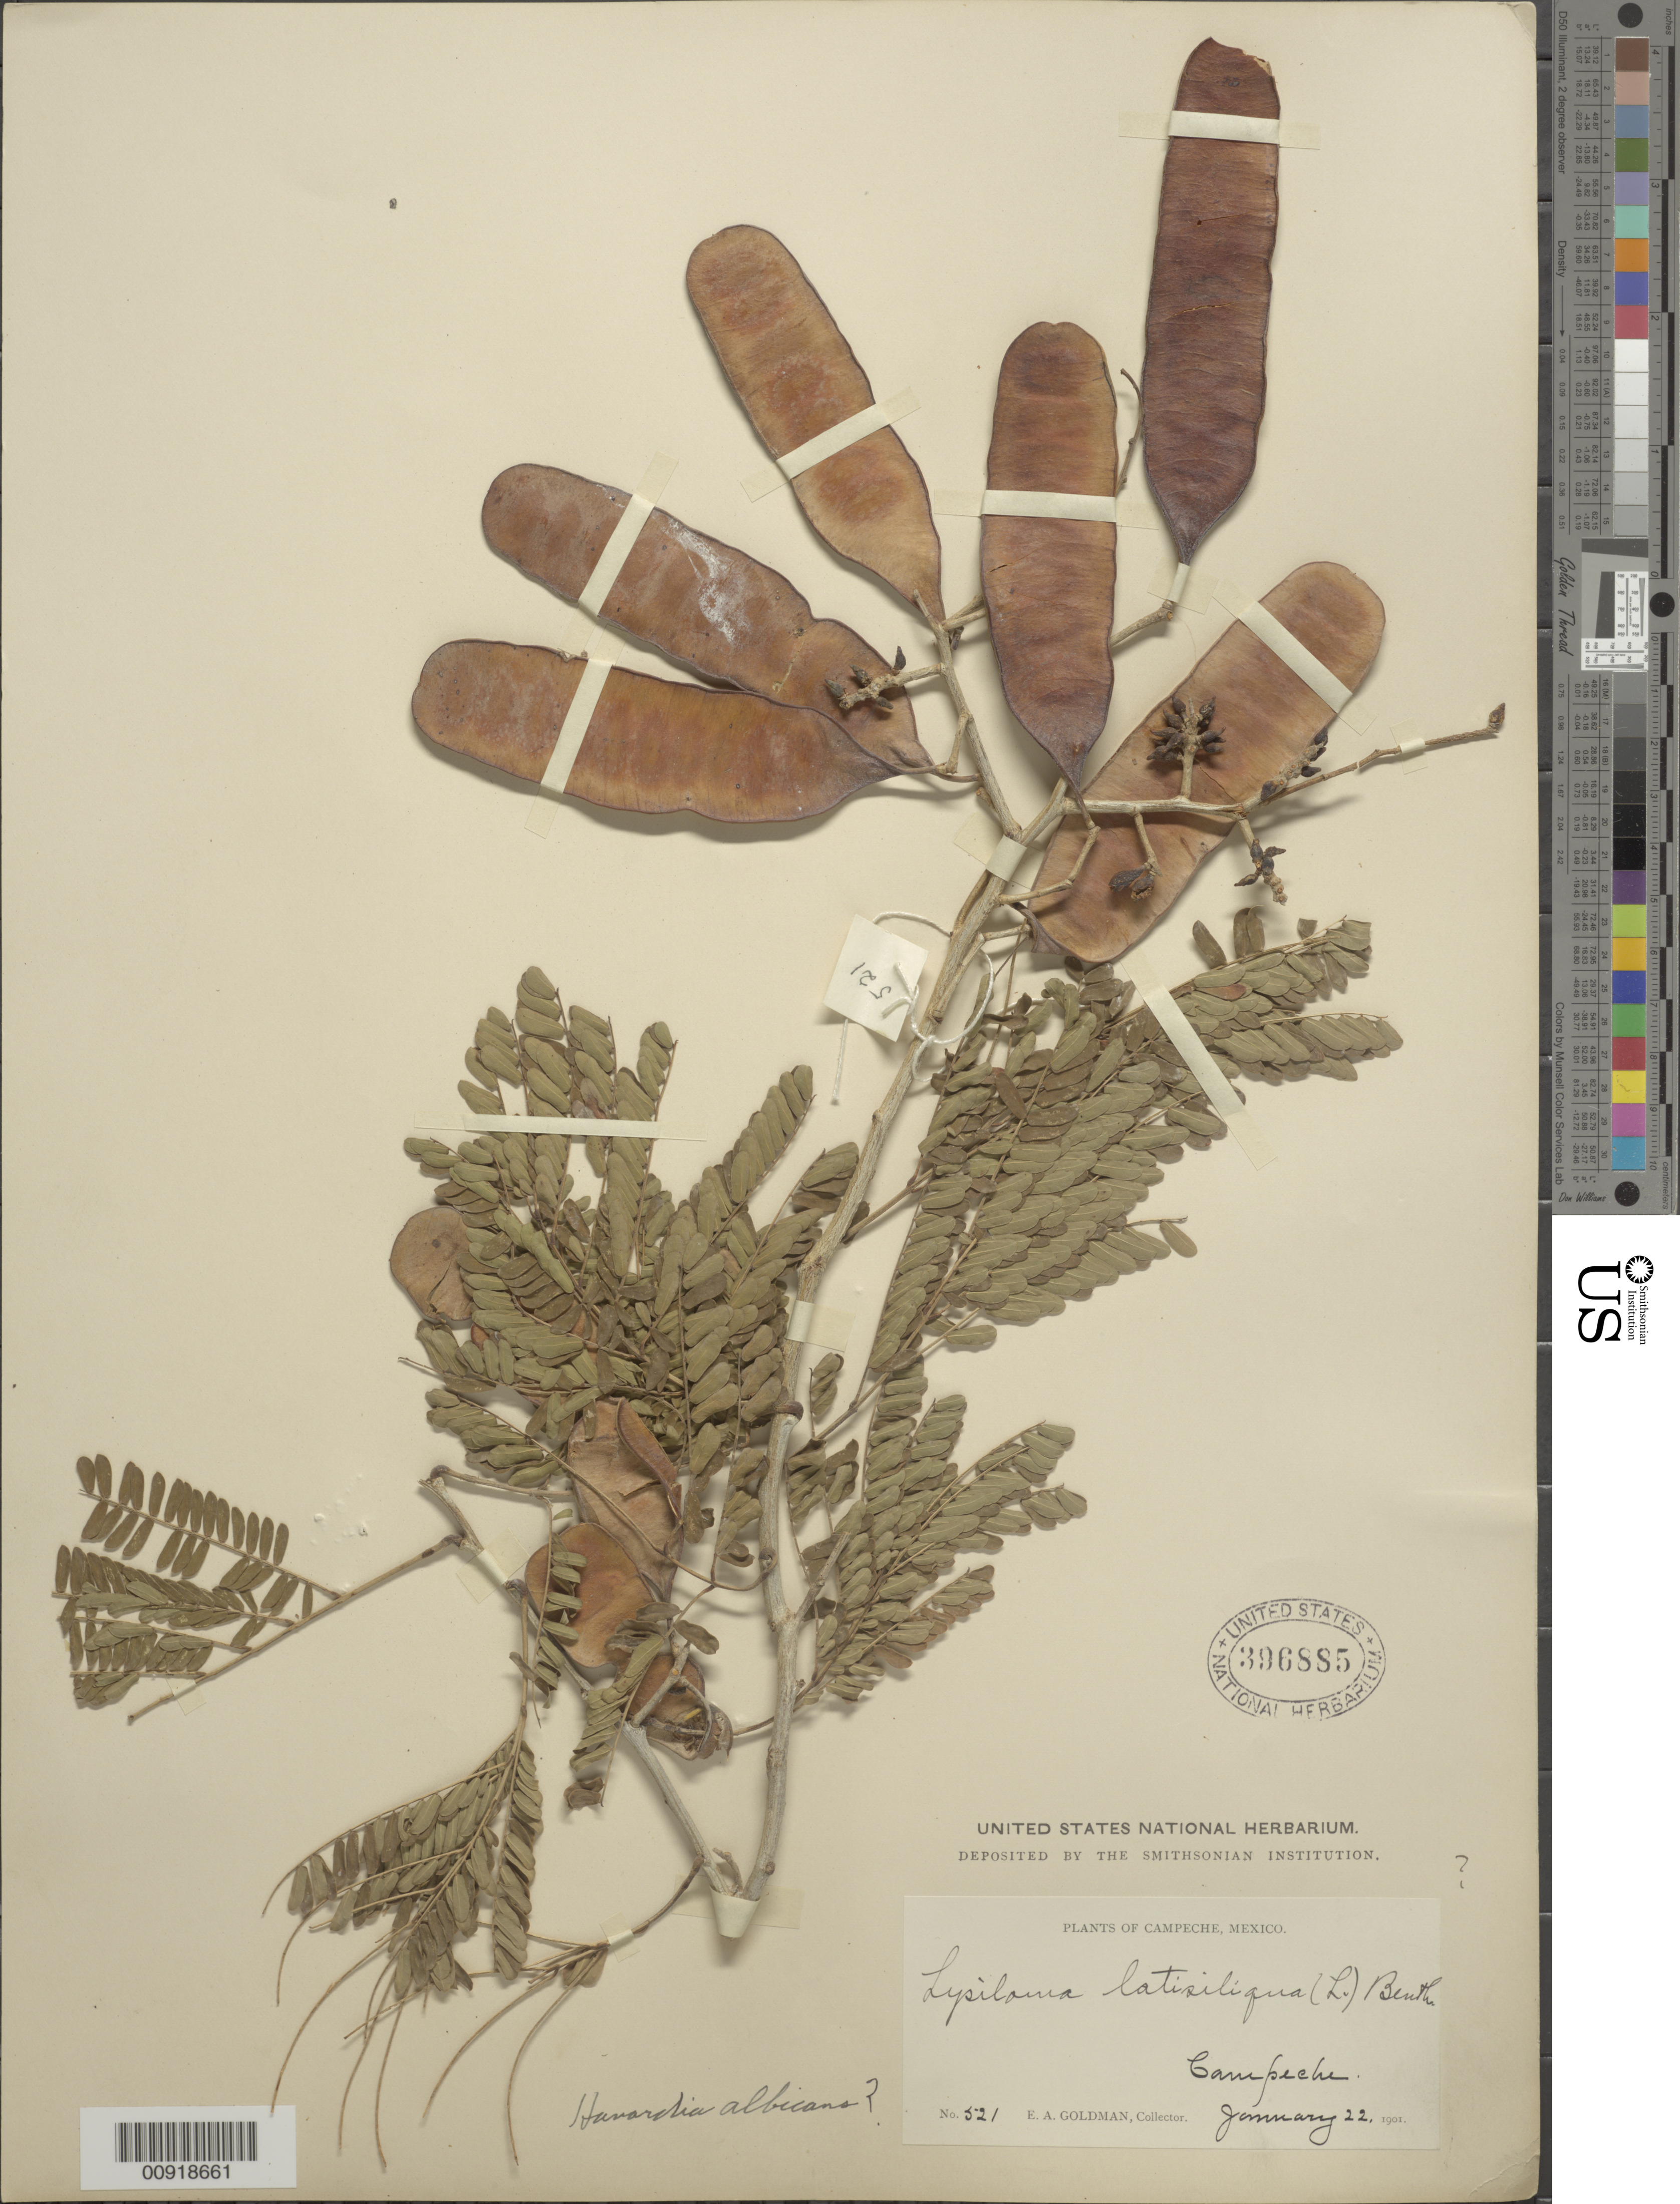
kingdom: Plantae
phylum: Tracheophyta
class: Magnoliopsida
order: Fabales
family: Fabaceae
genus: Pithecellobium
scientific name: Pithecellobium sp.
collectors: E. A. Goldman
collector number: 521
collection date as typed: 22 Jan 1901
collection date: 1901-01-22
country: Mexico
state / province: Campeche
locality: Campeche.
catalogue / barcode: US 396885